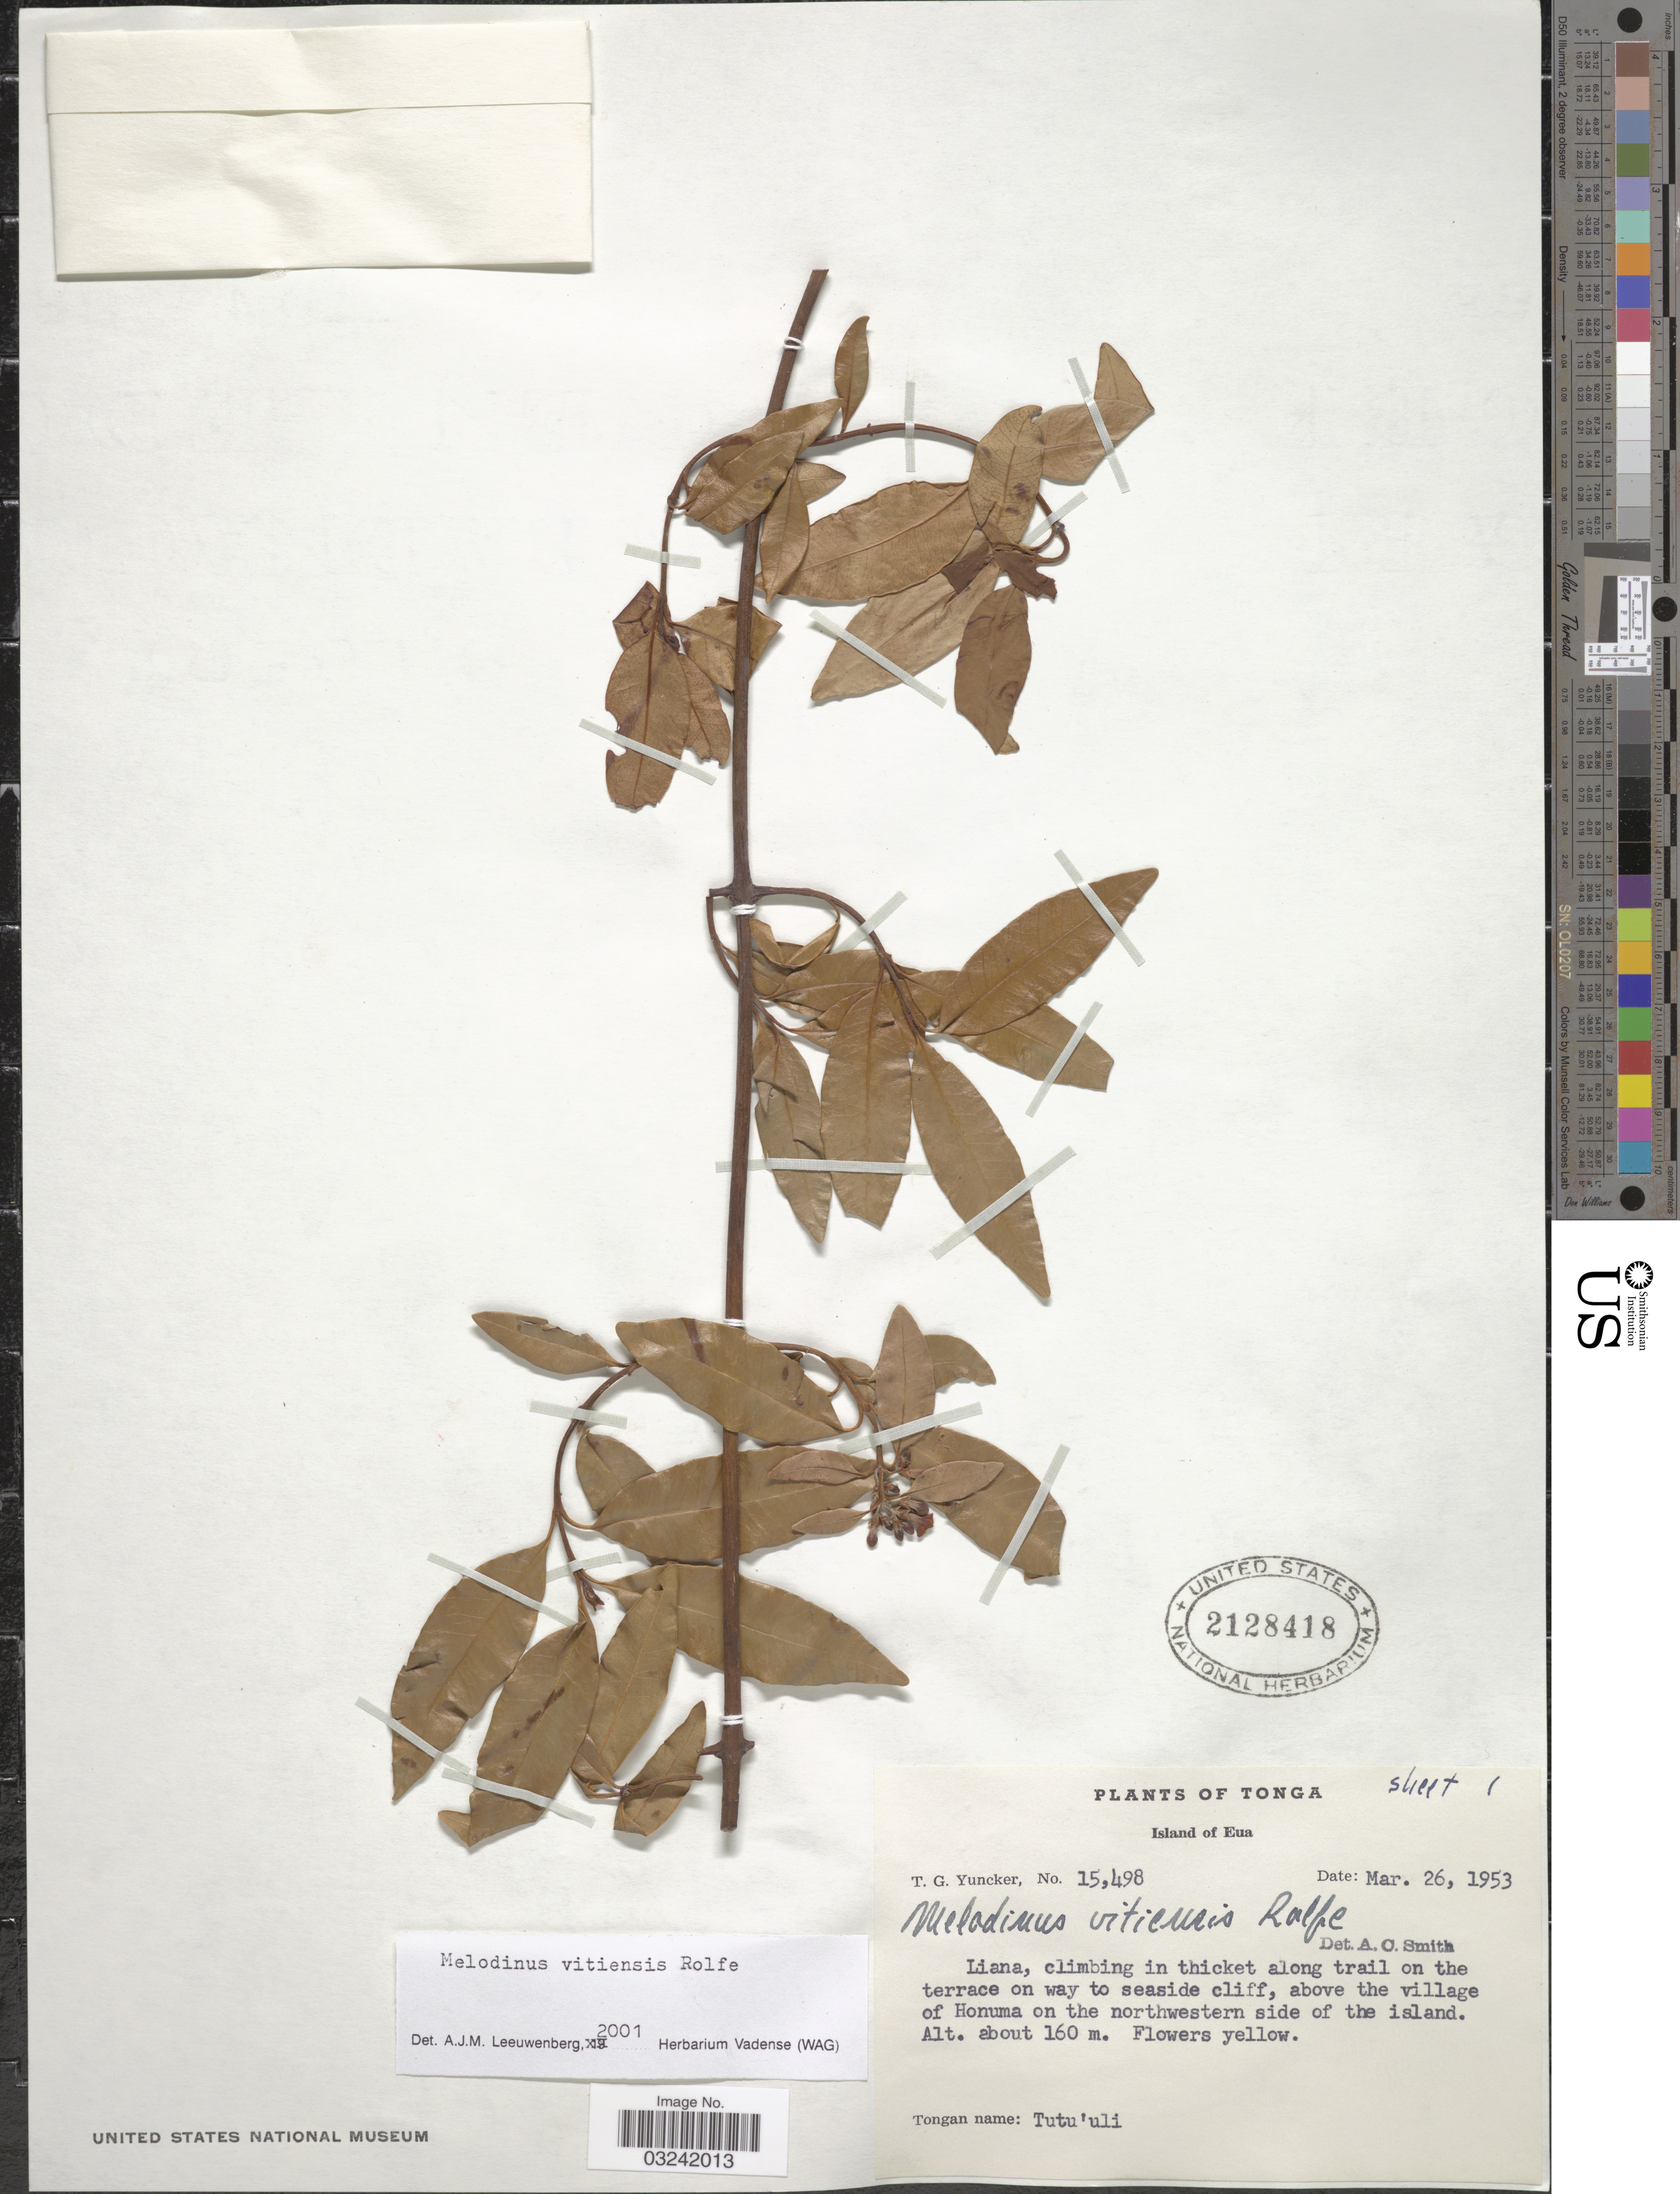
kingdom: Plantae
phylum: Tracheophyta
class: Magnoliopsida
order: Gentianales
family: Apocynaceae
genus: Melodinus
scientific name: Melodinus vitiensis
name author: Rolfe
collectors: T. G. Yuncker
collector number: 15498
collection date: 1953-03-26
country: Tonga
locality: Island of Eua, Liana, climbing on thicket along trail on the terrace on way to seaside cliff, above the village of Honuma on the northwestern side of the island.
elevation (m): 160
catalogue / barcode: US 2128418